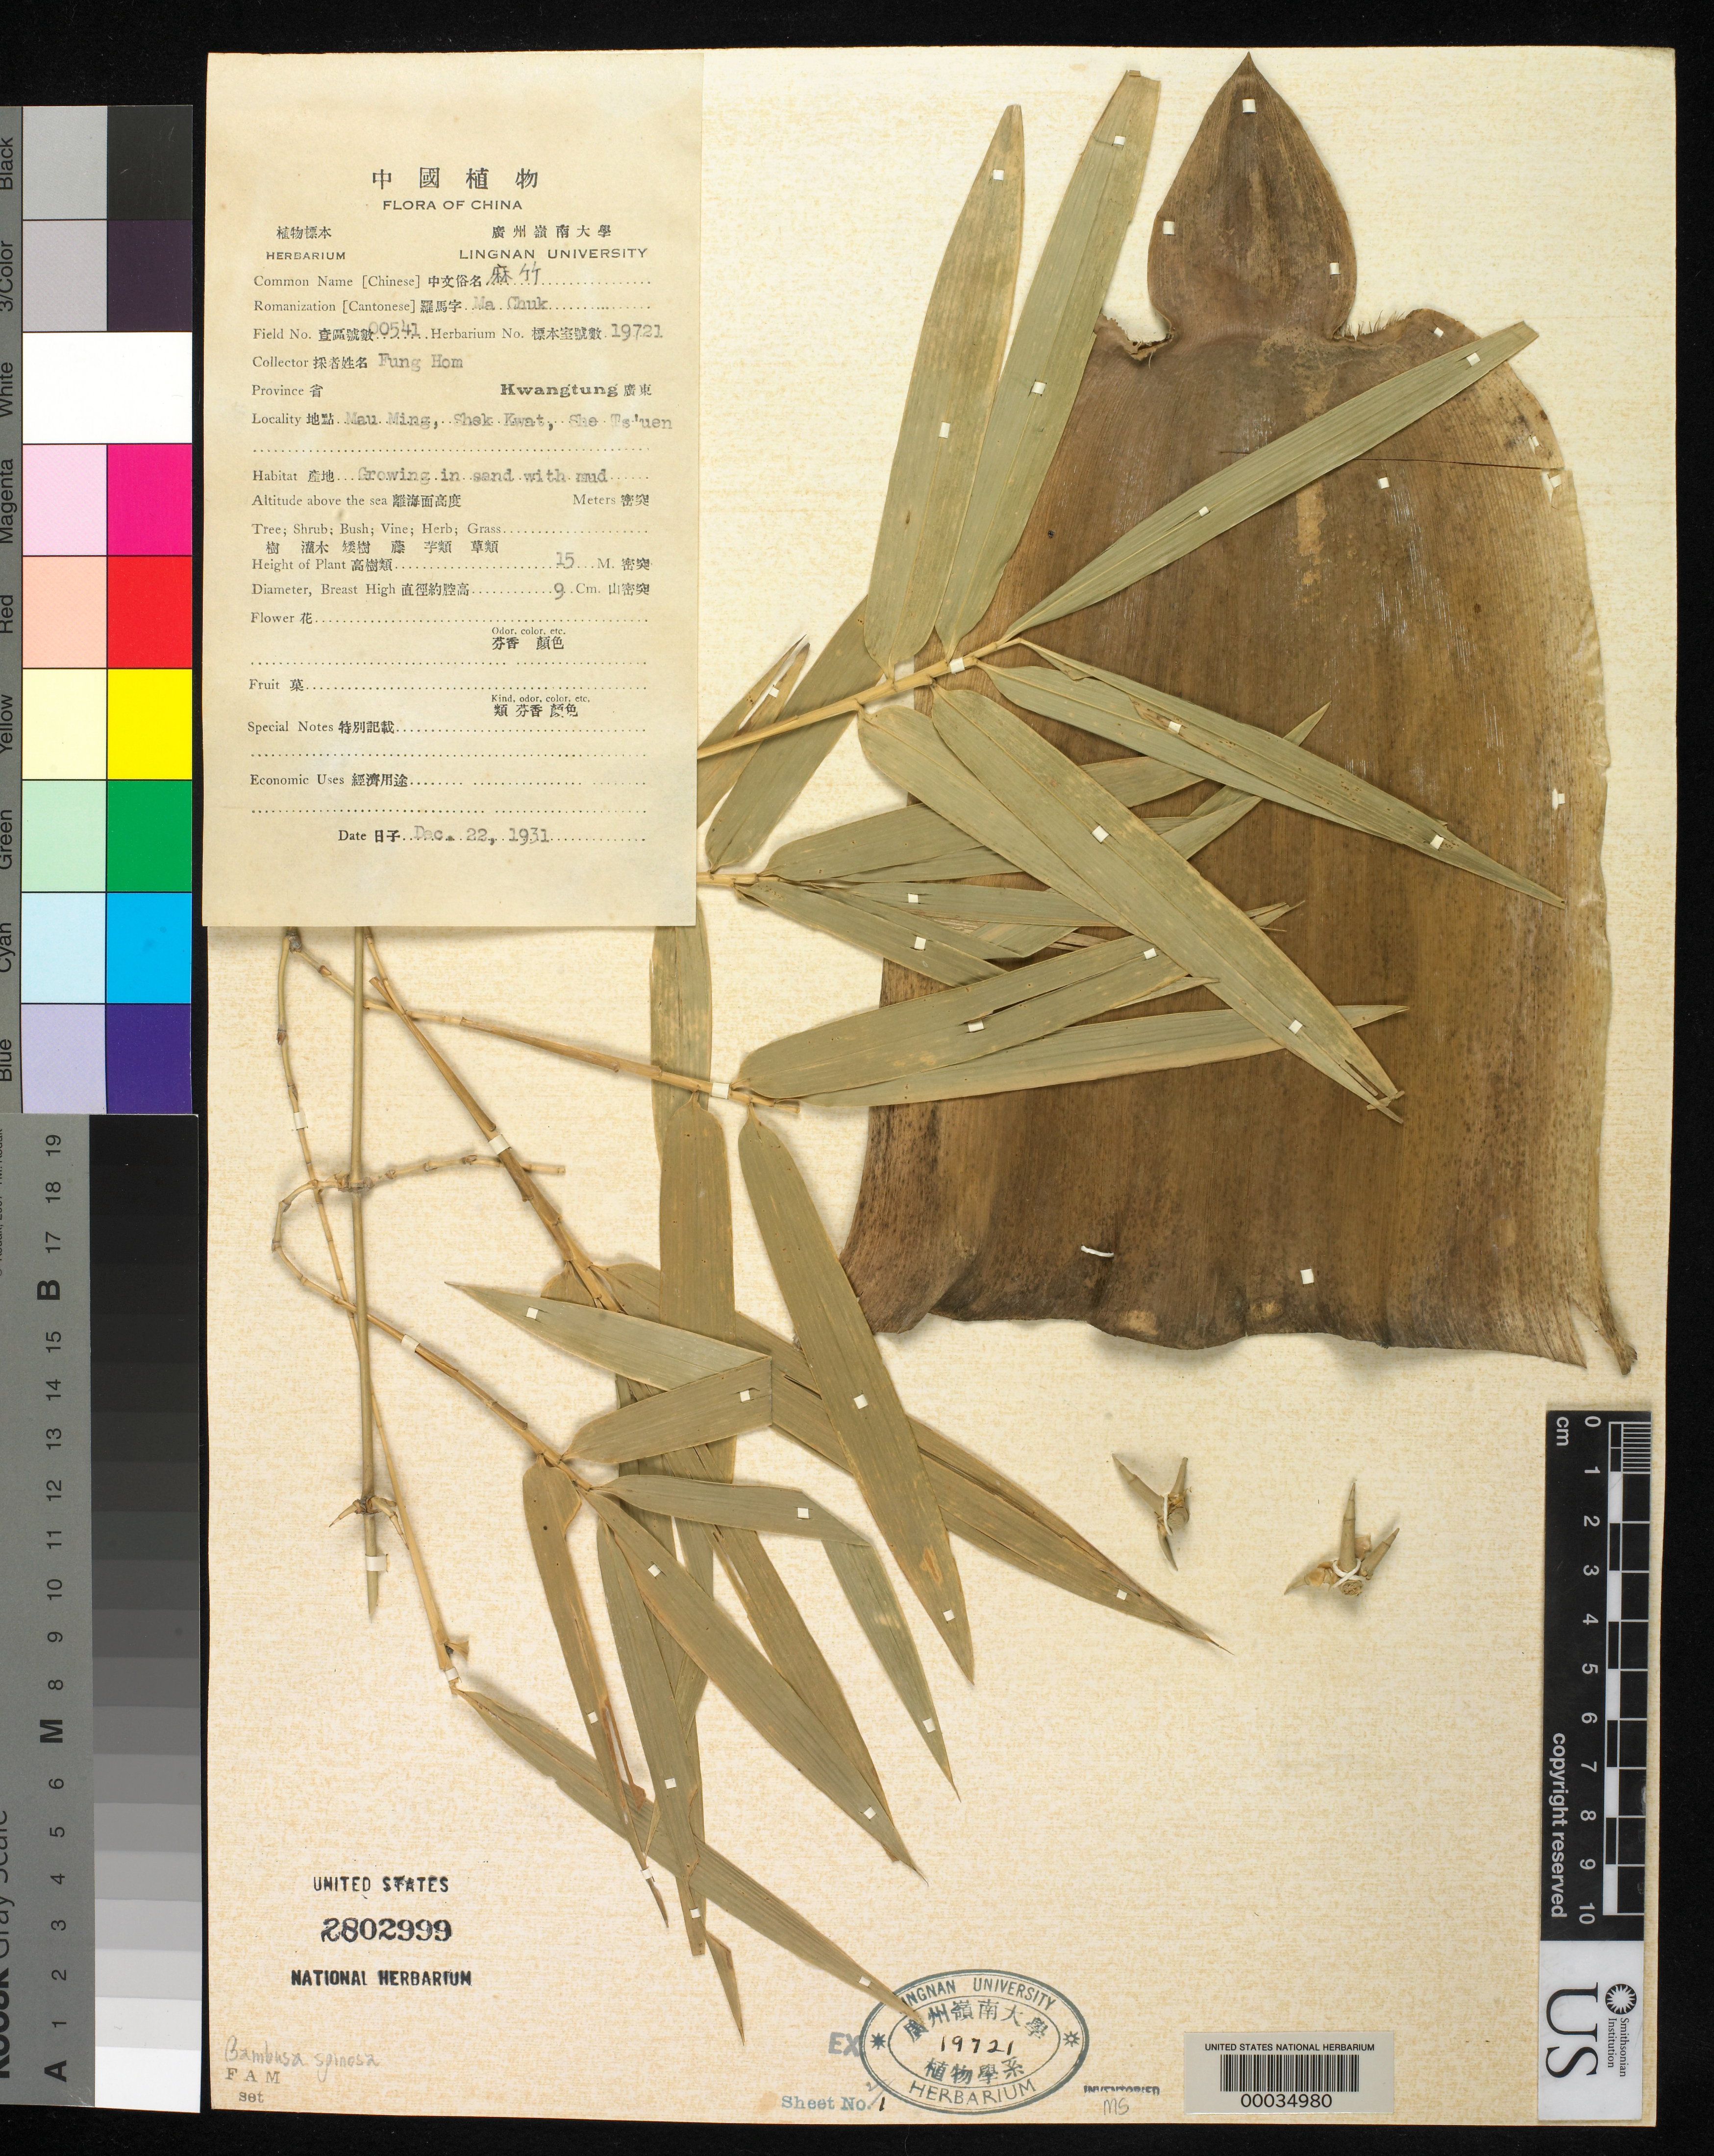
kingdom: Plantae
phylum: Tracheophyta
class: Liliopsida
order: Poales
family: Poaceae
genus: Bambusa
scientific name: Bambusa spinosa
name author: Roxb.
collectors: H. L. Fung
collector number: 541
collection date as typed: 22 Dec 1931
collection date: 1931-12-22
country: China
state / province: Guangdong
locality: Mau ming, shek kwat, she ts'uen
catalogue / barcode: US 2802999